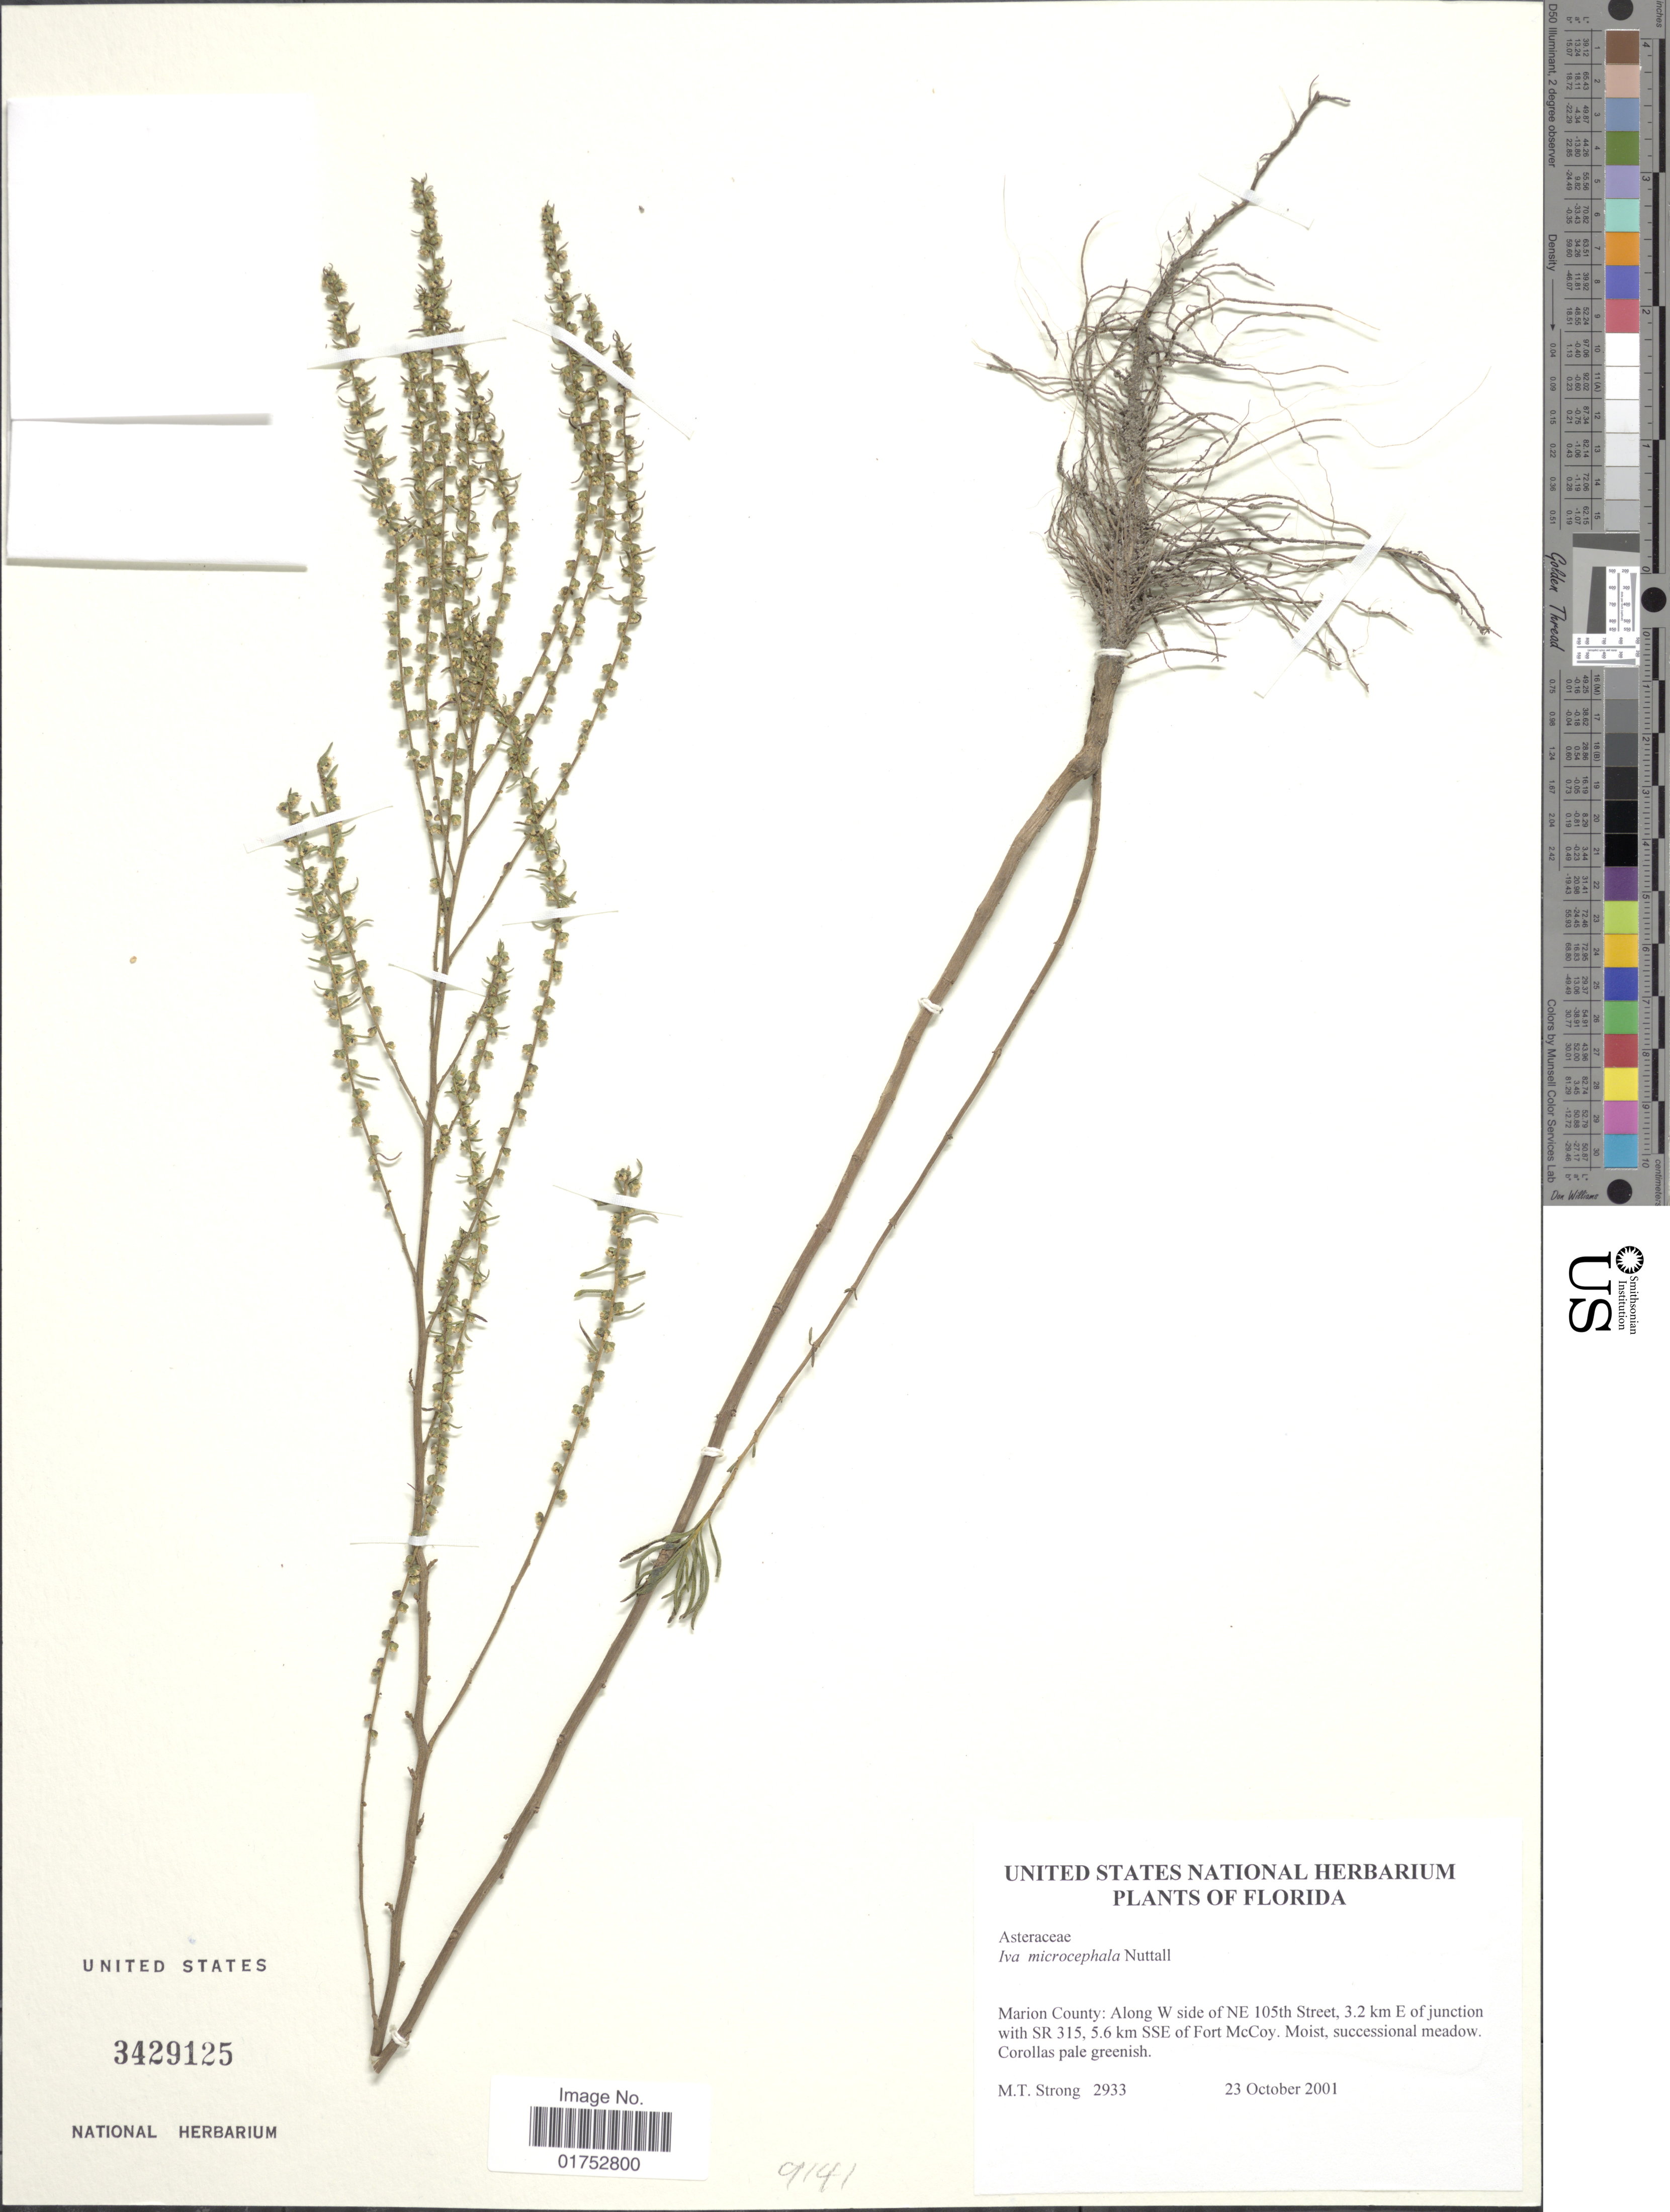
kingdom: Plantae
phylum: Tracheophyta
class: Magnoliopsida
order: Asterales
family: Asteraceae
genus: Iva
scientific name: Iva microcephala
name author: Nutt.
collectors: M. T. Strong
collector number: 2933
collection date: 2001-10-23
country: United States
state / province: Florida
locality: Marion County, along W side of NE 105th Street, 3.2 km E of junction with SR 315, 5.6 km SSE of Fort McCoy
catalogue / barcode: US 3429125